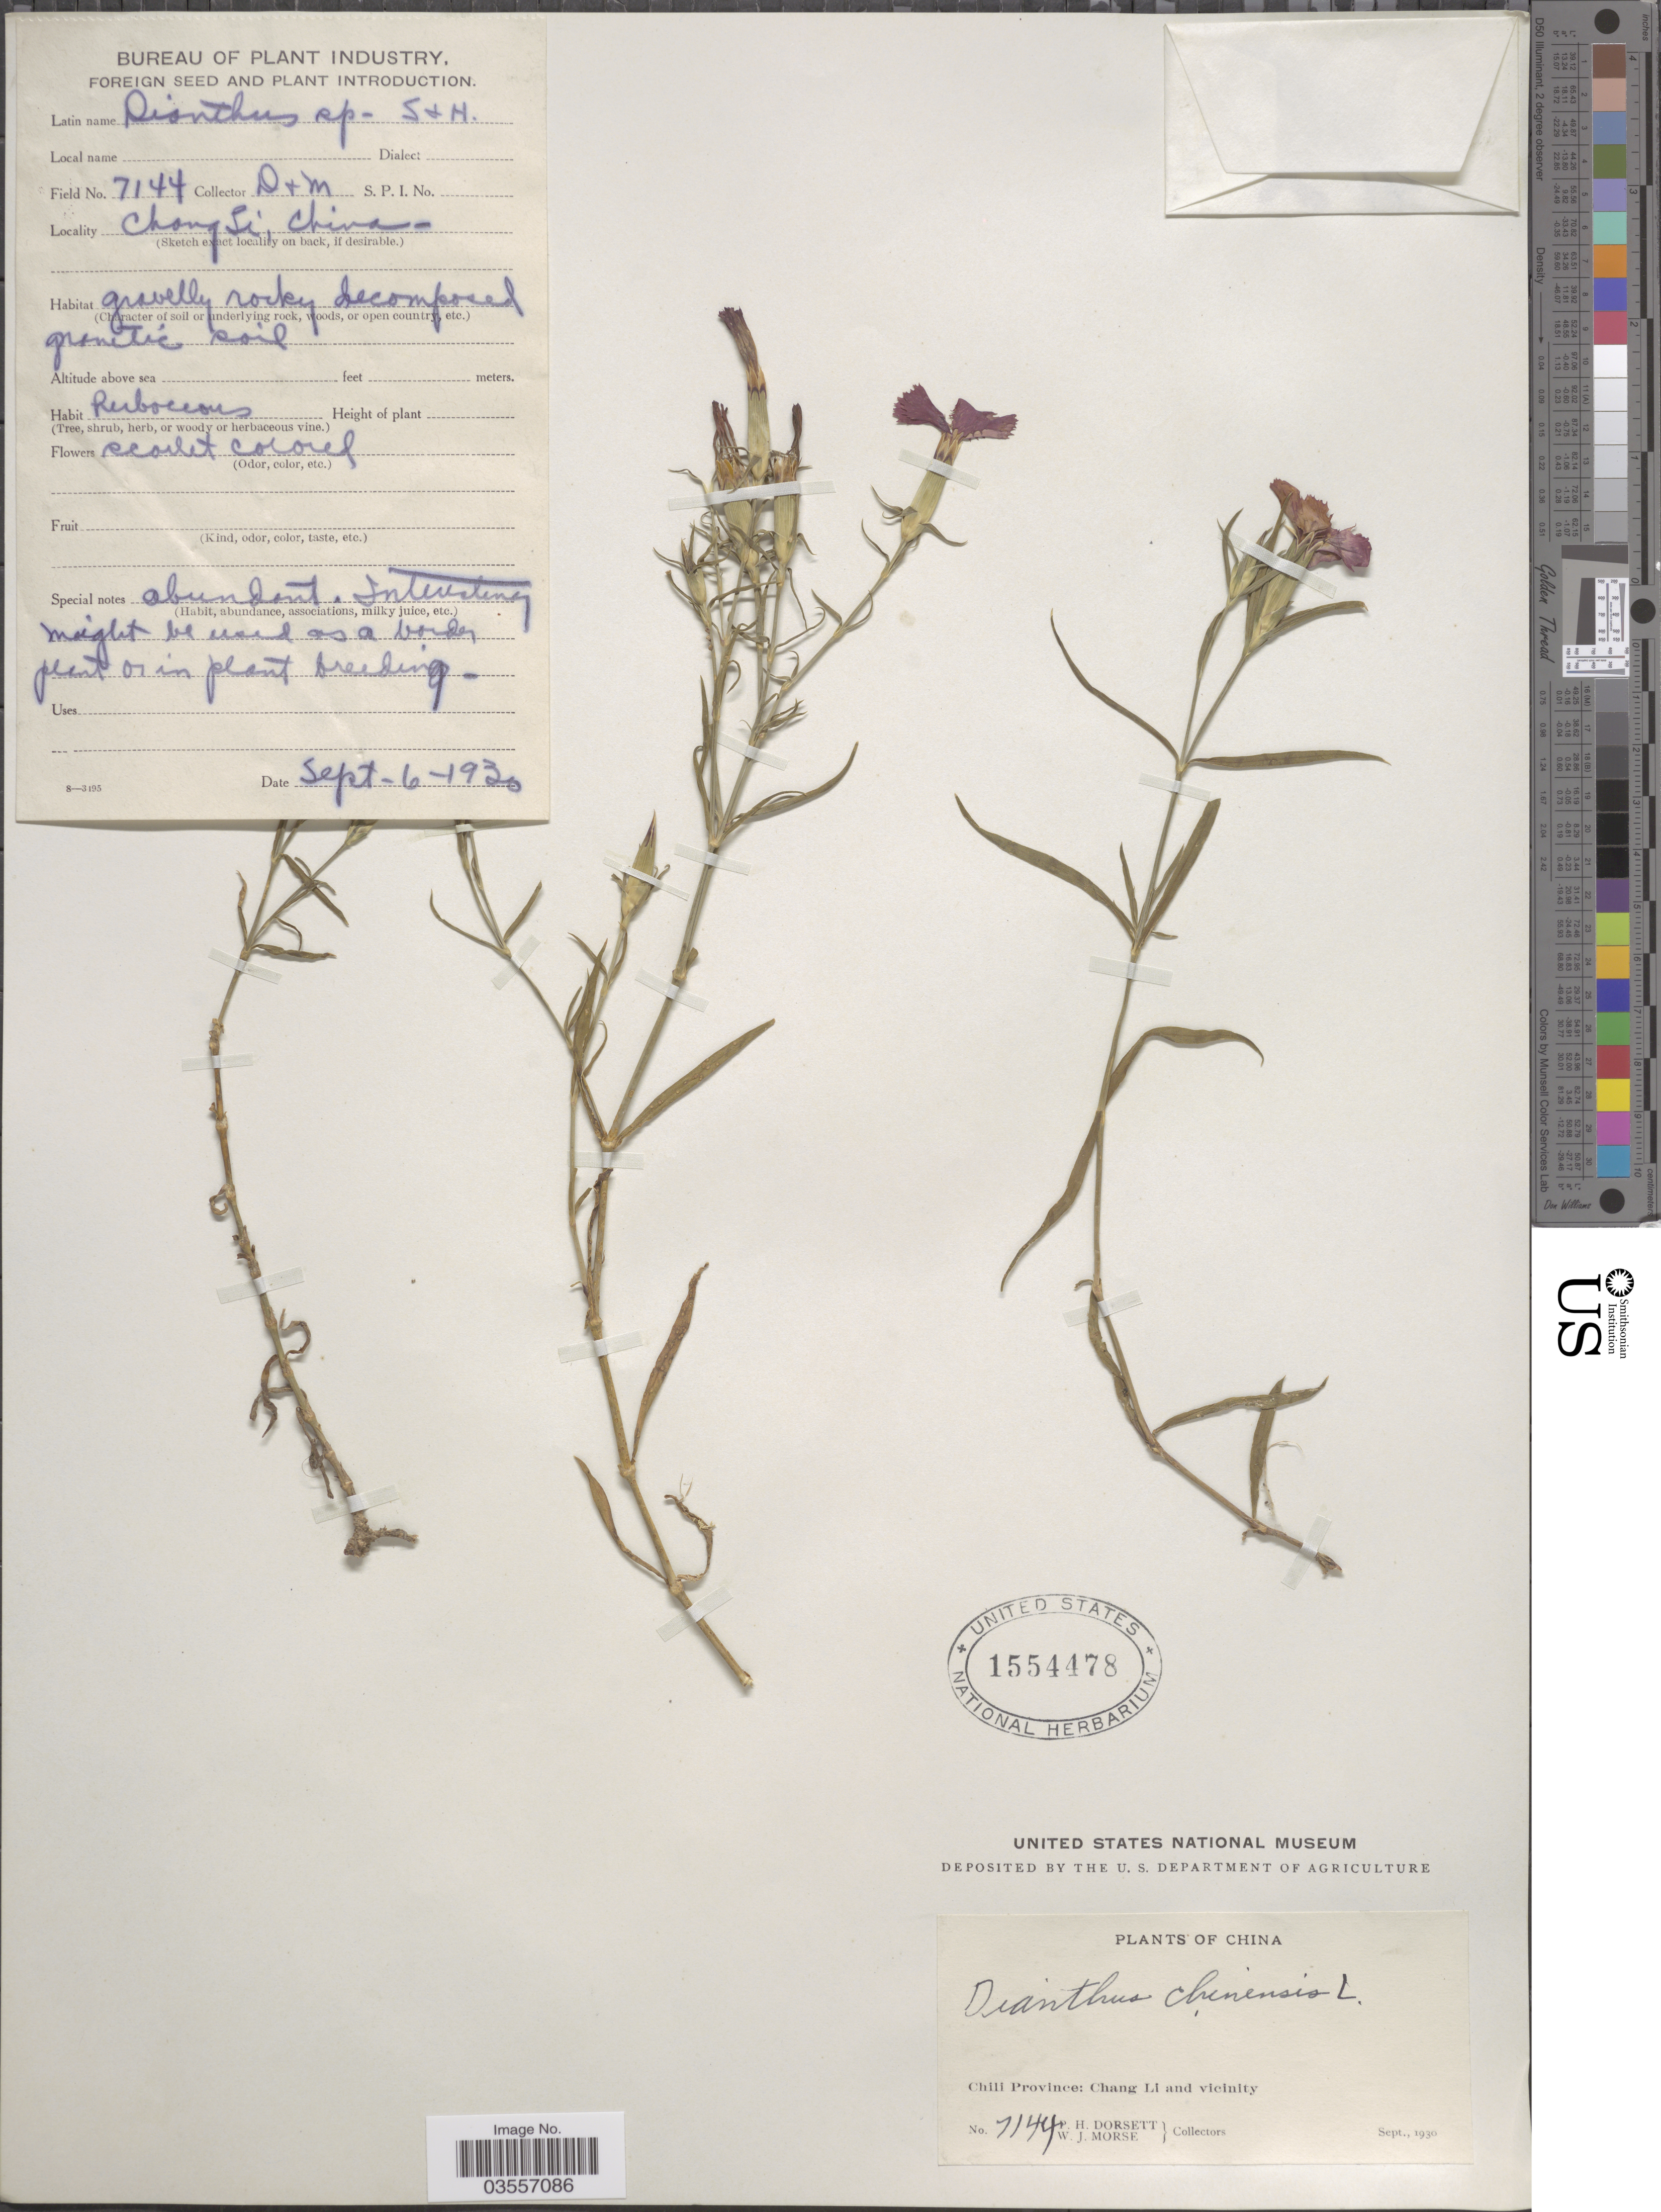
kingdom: Plantae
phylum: Tracheophyta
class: Magnoliopsida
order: Caryophyllales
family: Caryophyllaceae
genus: Dianthus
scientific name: Dianthus chinensis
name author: L.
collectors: P. H. Dorsett & W. J. Morse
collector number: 7144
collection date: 1930-09-06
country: China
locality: Chili Province: Chang Li and vicinity.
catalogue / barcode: US 1554478